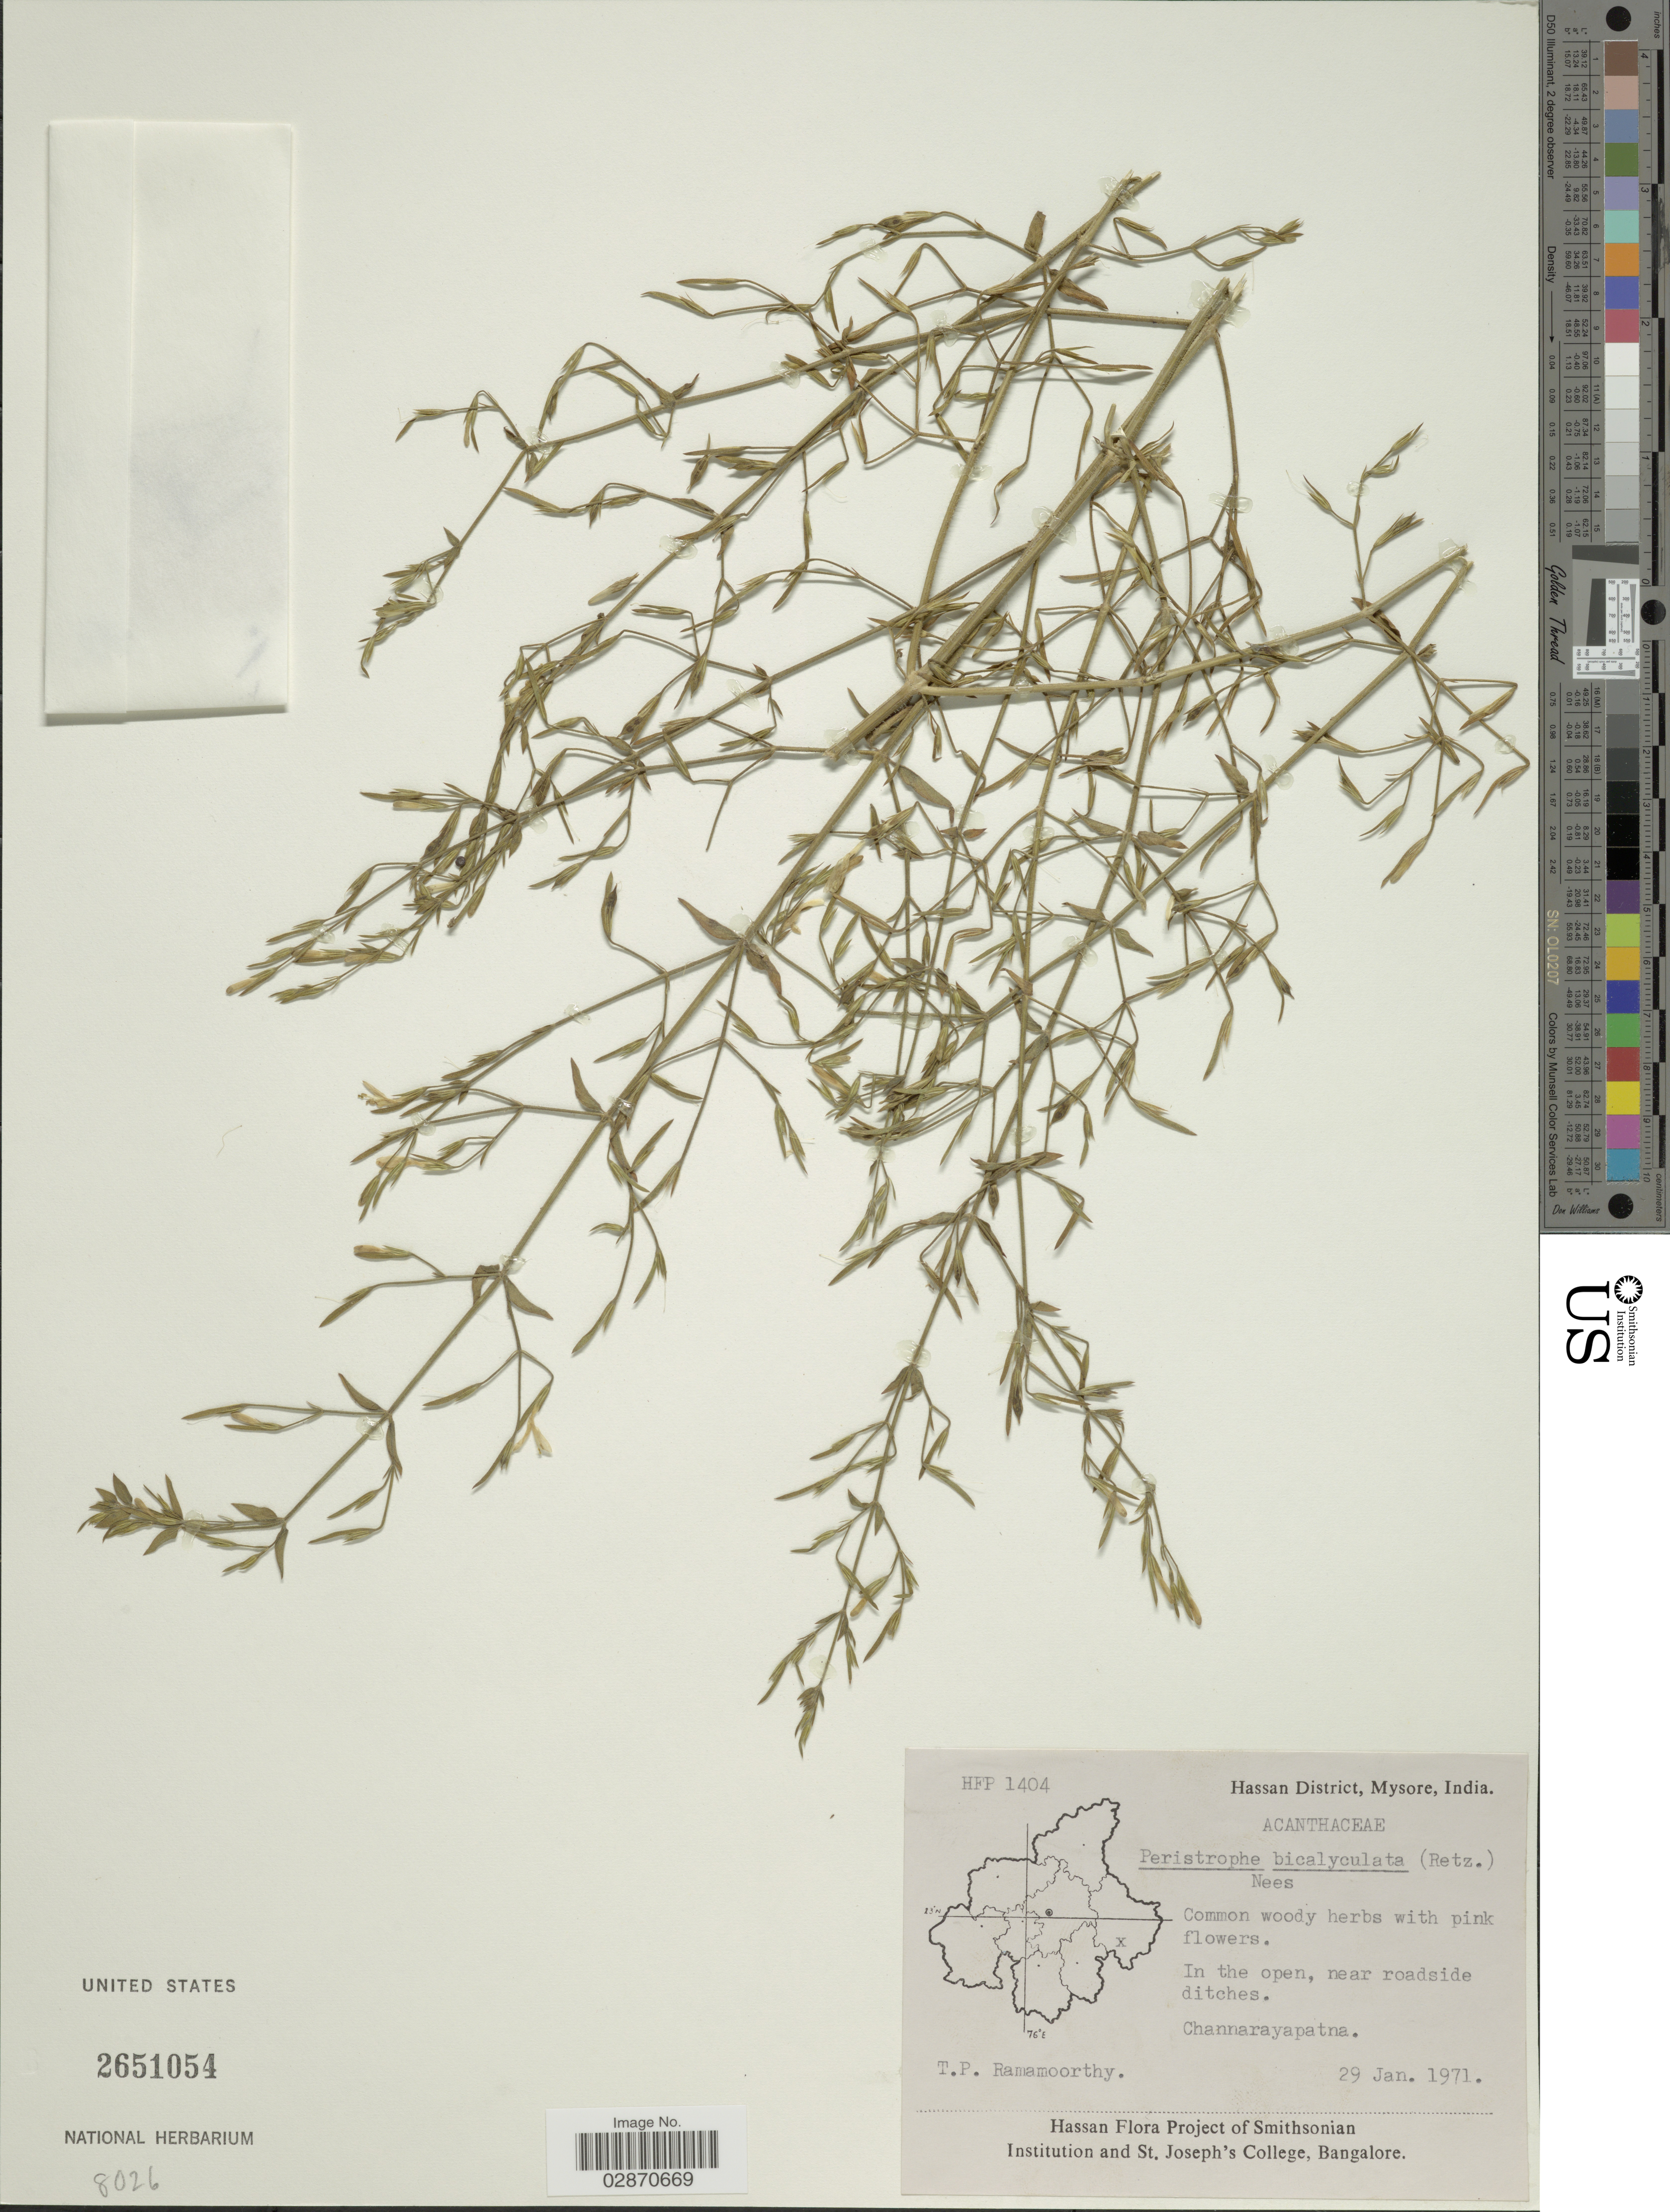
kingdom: Plantae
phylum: Tracheophyta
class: Magnoliopsida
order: Lamiales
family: Acanthaceae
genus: Peristrophe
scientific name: Peristrophe bicalyculata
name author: (Retz.) Nees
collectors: T. P. Ramamoorthy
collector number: HFP 1404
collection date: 1971-01-29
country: India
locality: Hassan District, Mysore. In the open, near roadside ditches. Channarayapatna.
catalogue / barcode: US 2651054